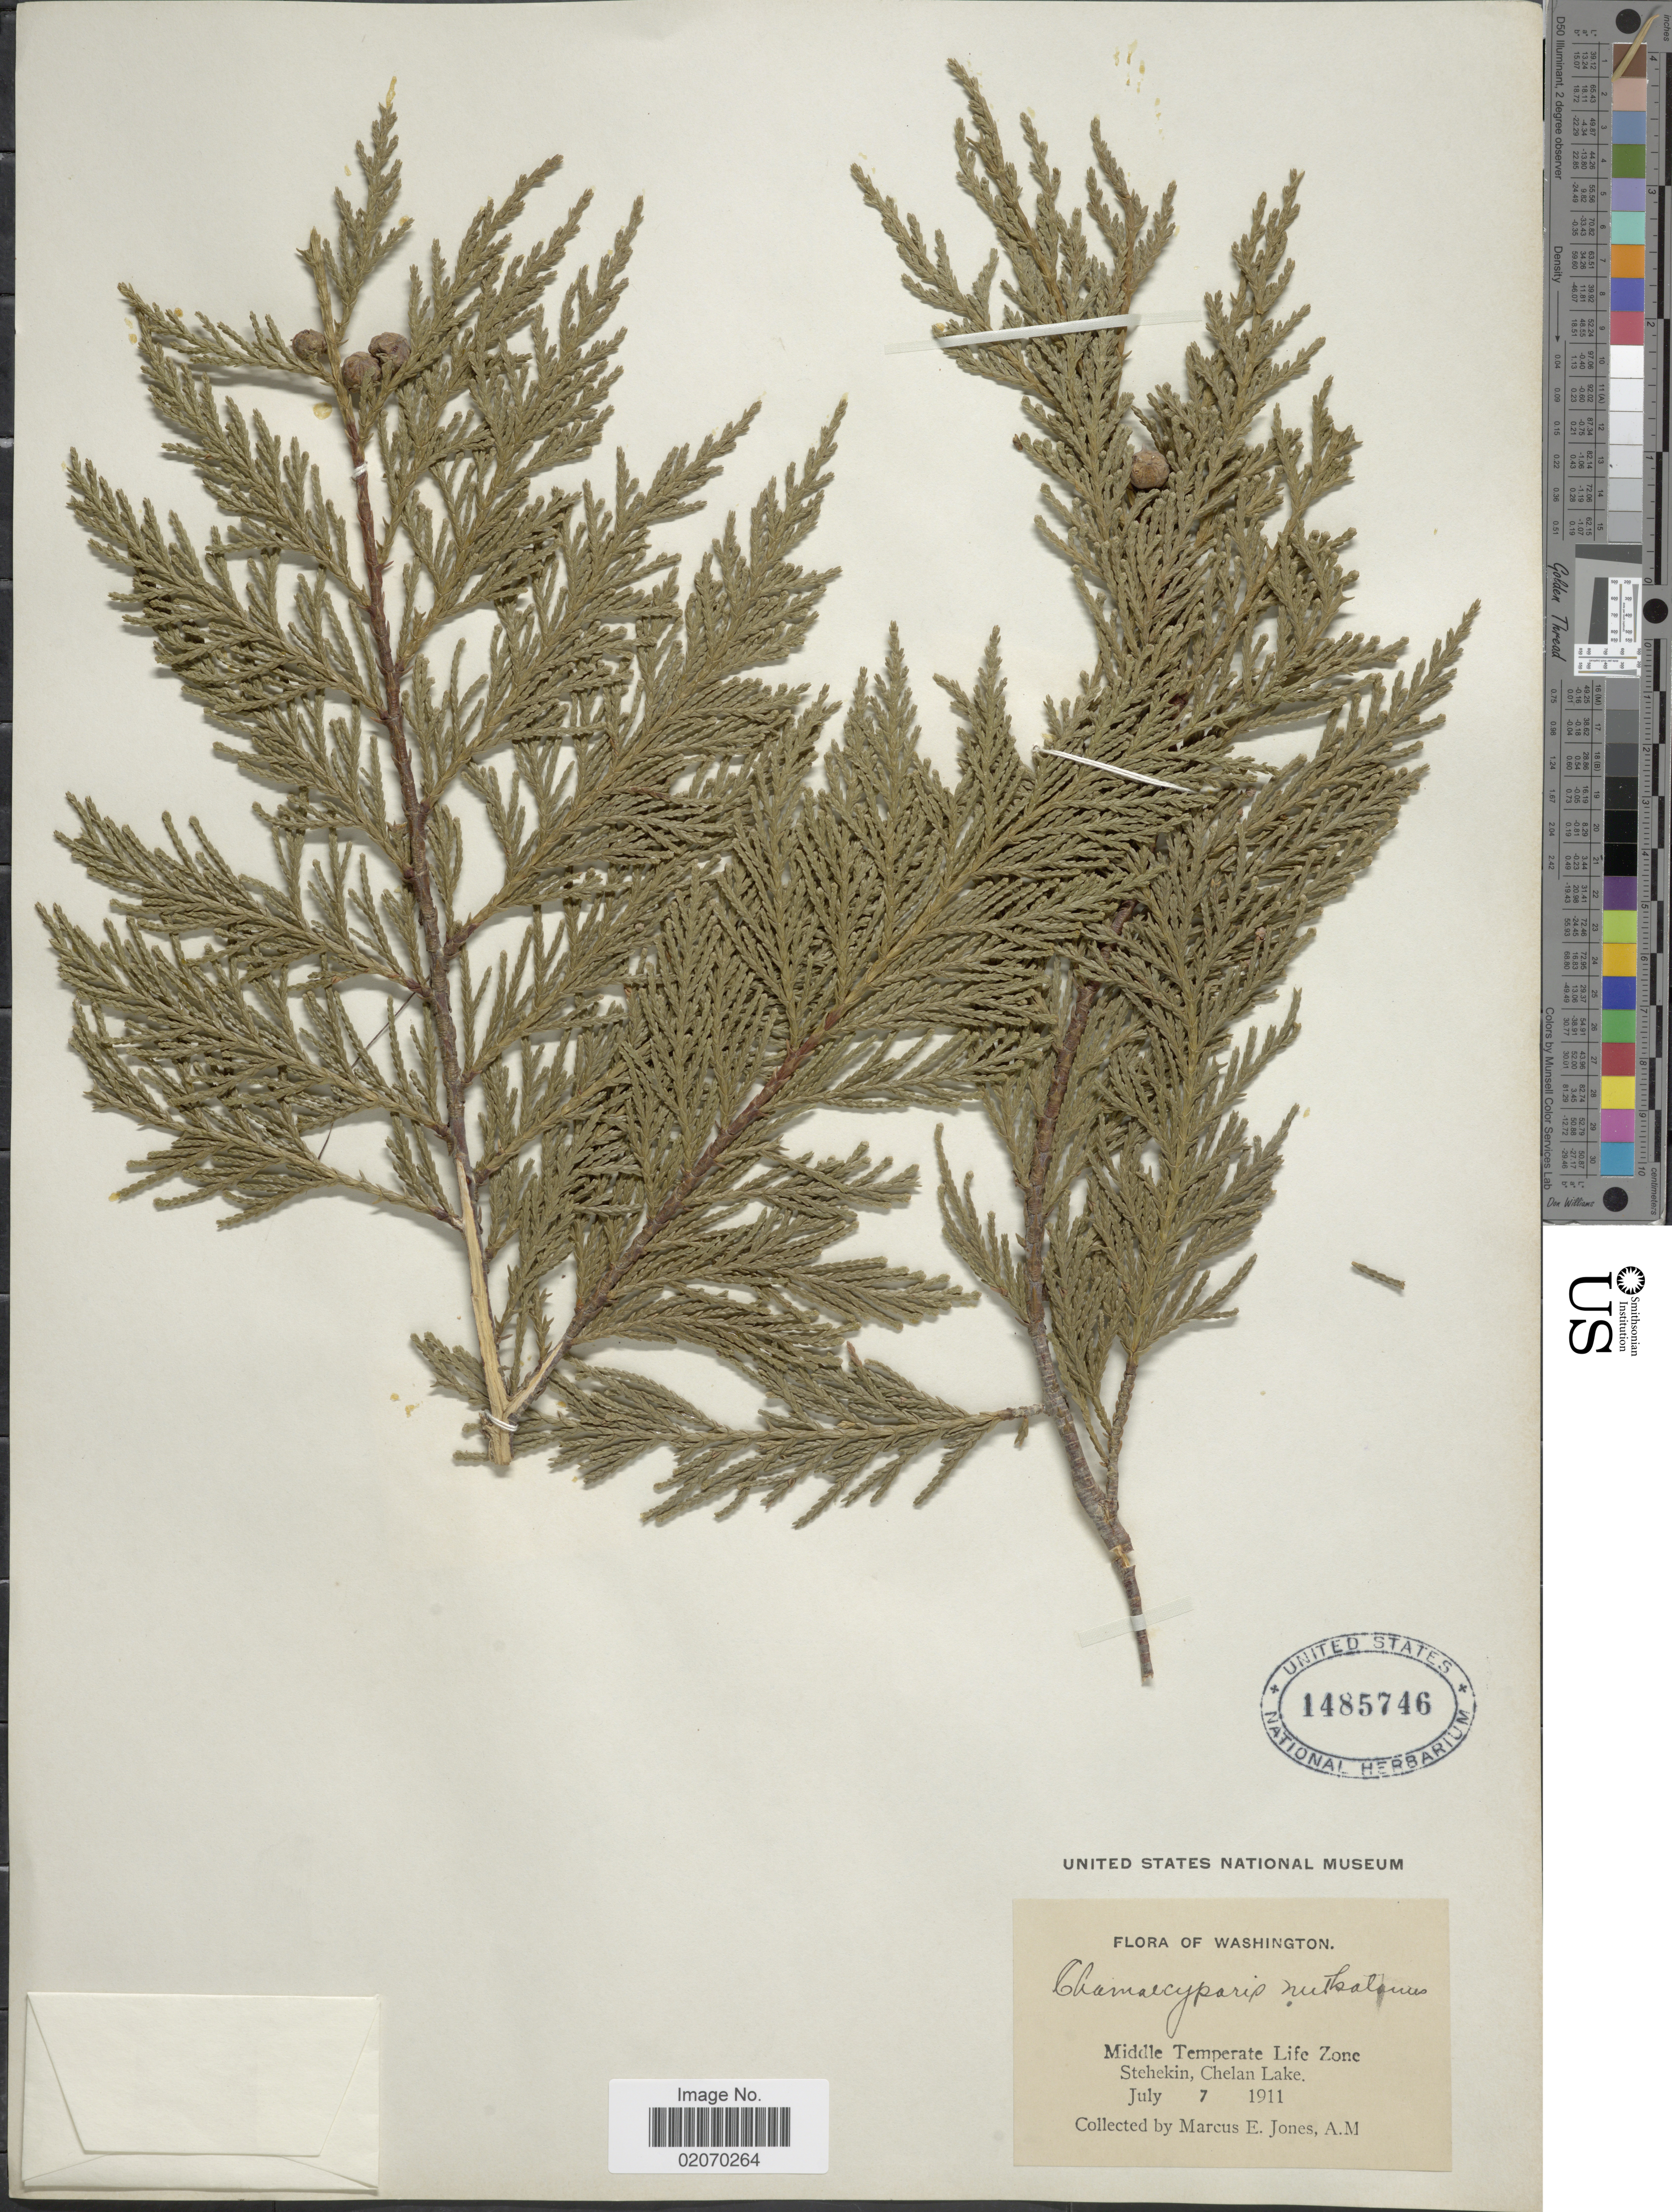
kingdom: Plantae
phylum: Tracheophyta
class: Pinopsida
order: Pinales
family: Cupressaceae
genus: Chamaecyparis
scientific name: Chamaecyparis nootkatensis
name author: (D. Don) Spach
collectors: M. E. Jones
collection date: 1911-07-07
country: United States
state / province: Washington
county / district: Chelan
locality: Middle Temperate Life Zone, Stehekin, Chelan Lake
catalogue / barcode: US 1485746